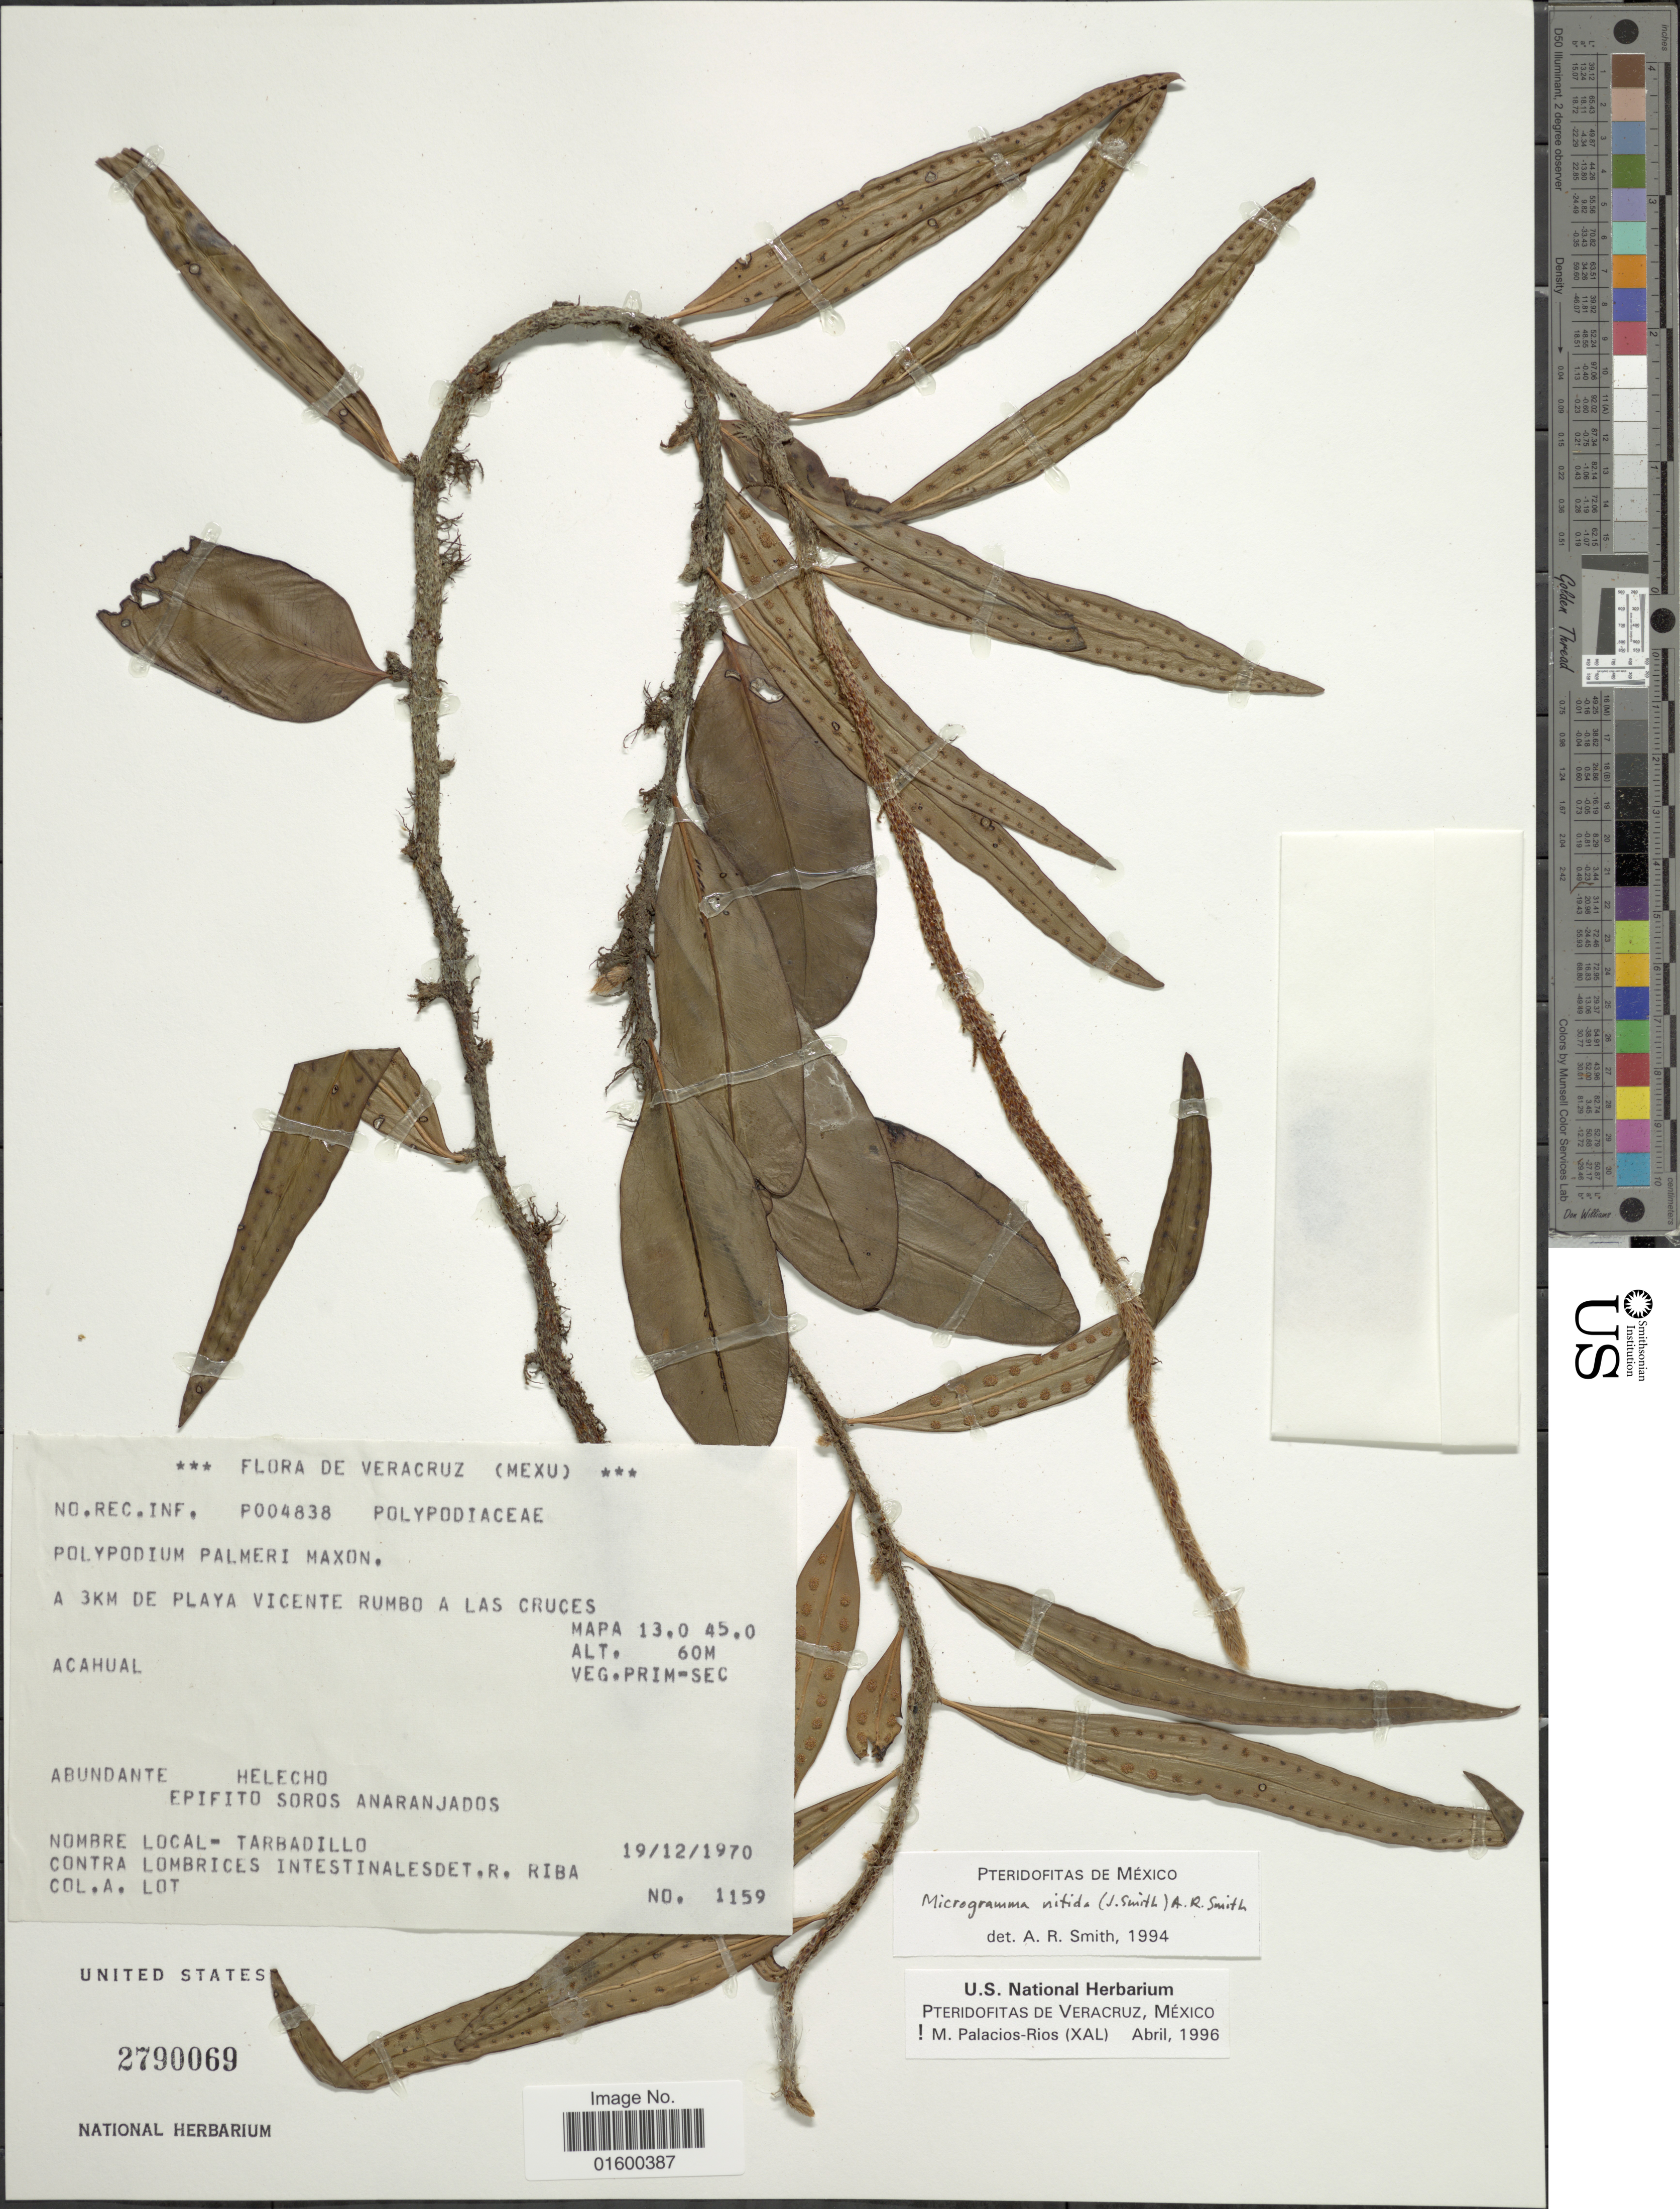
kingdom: Plantae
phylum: Tracheophyta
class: Polypodiopsida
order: Polypodiales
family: Polypodiaceae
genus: Microgramma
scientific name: Microgramma nitida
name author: (J. Sm.) A.R. Sm.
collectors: Lot, A.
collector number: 1159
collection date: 1970-12-19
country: Mexico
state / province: Veracruz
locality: Veracruz (Mexu), a 3 km de Playa Vicente Rumbo a Las Cruces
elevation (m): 60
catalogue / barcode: US 2790069